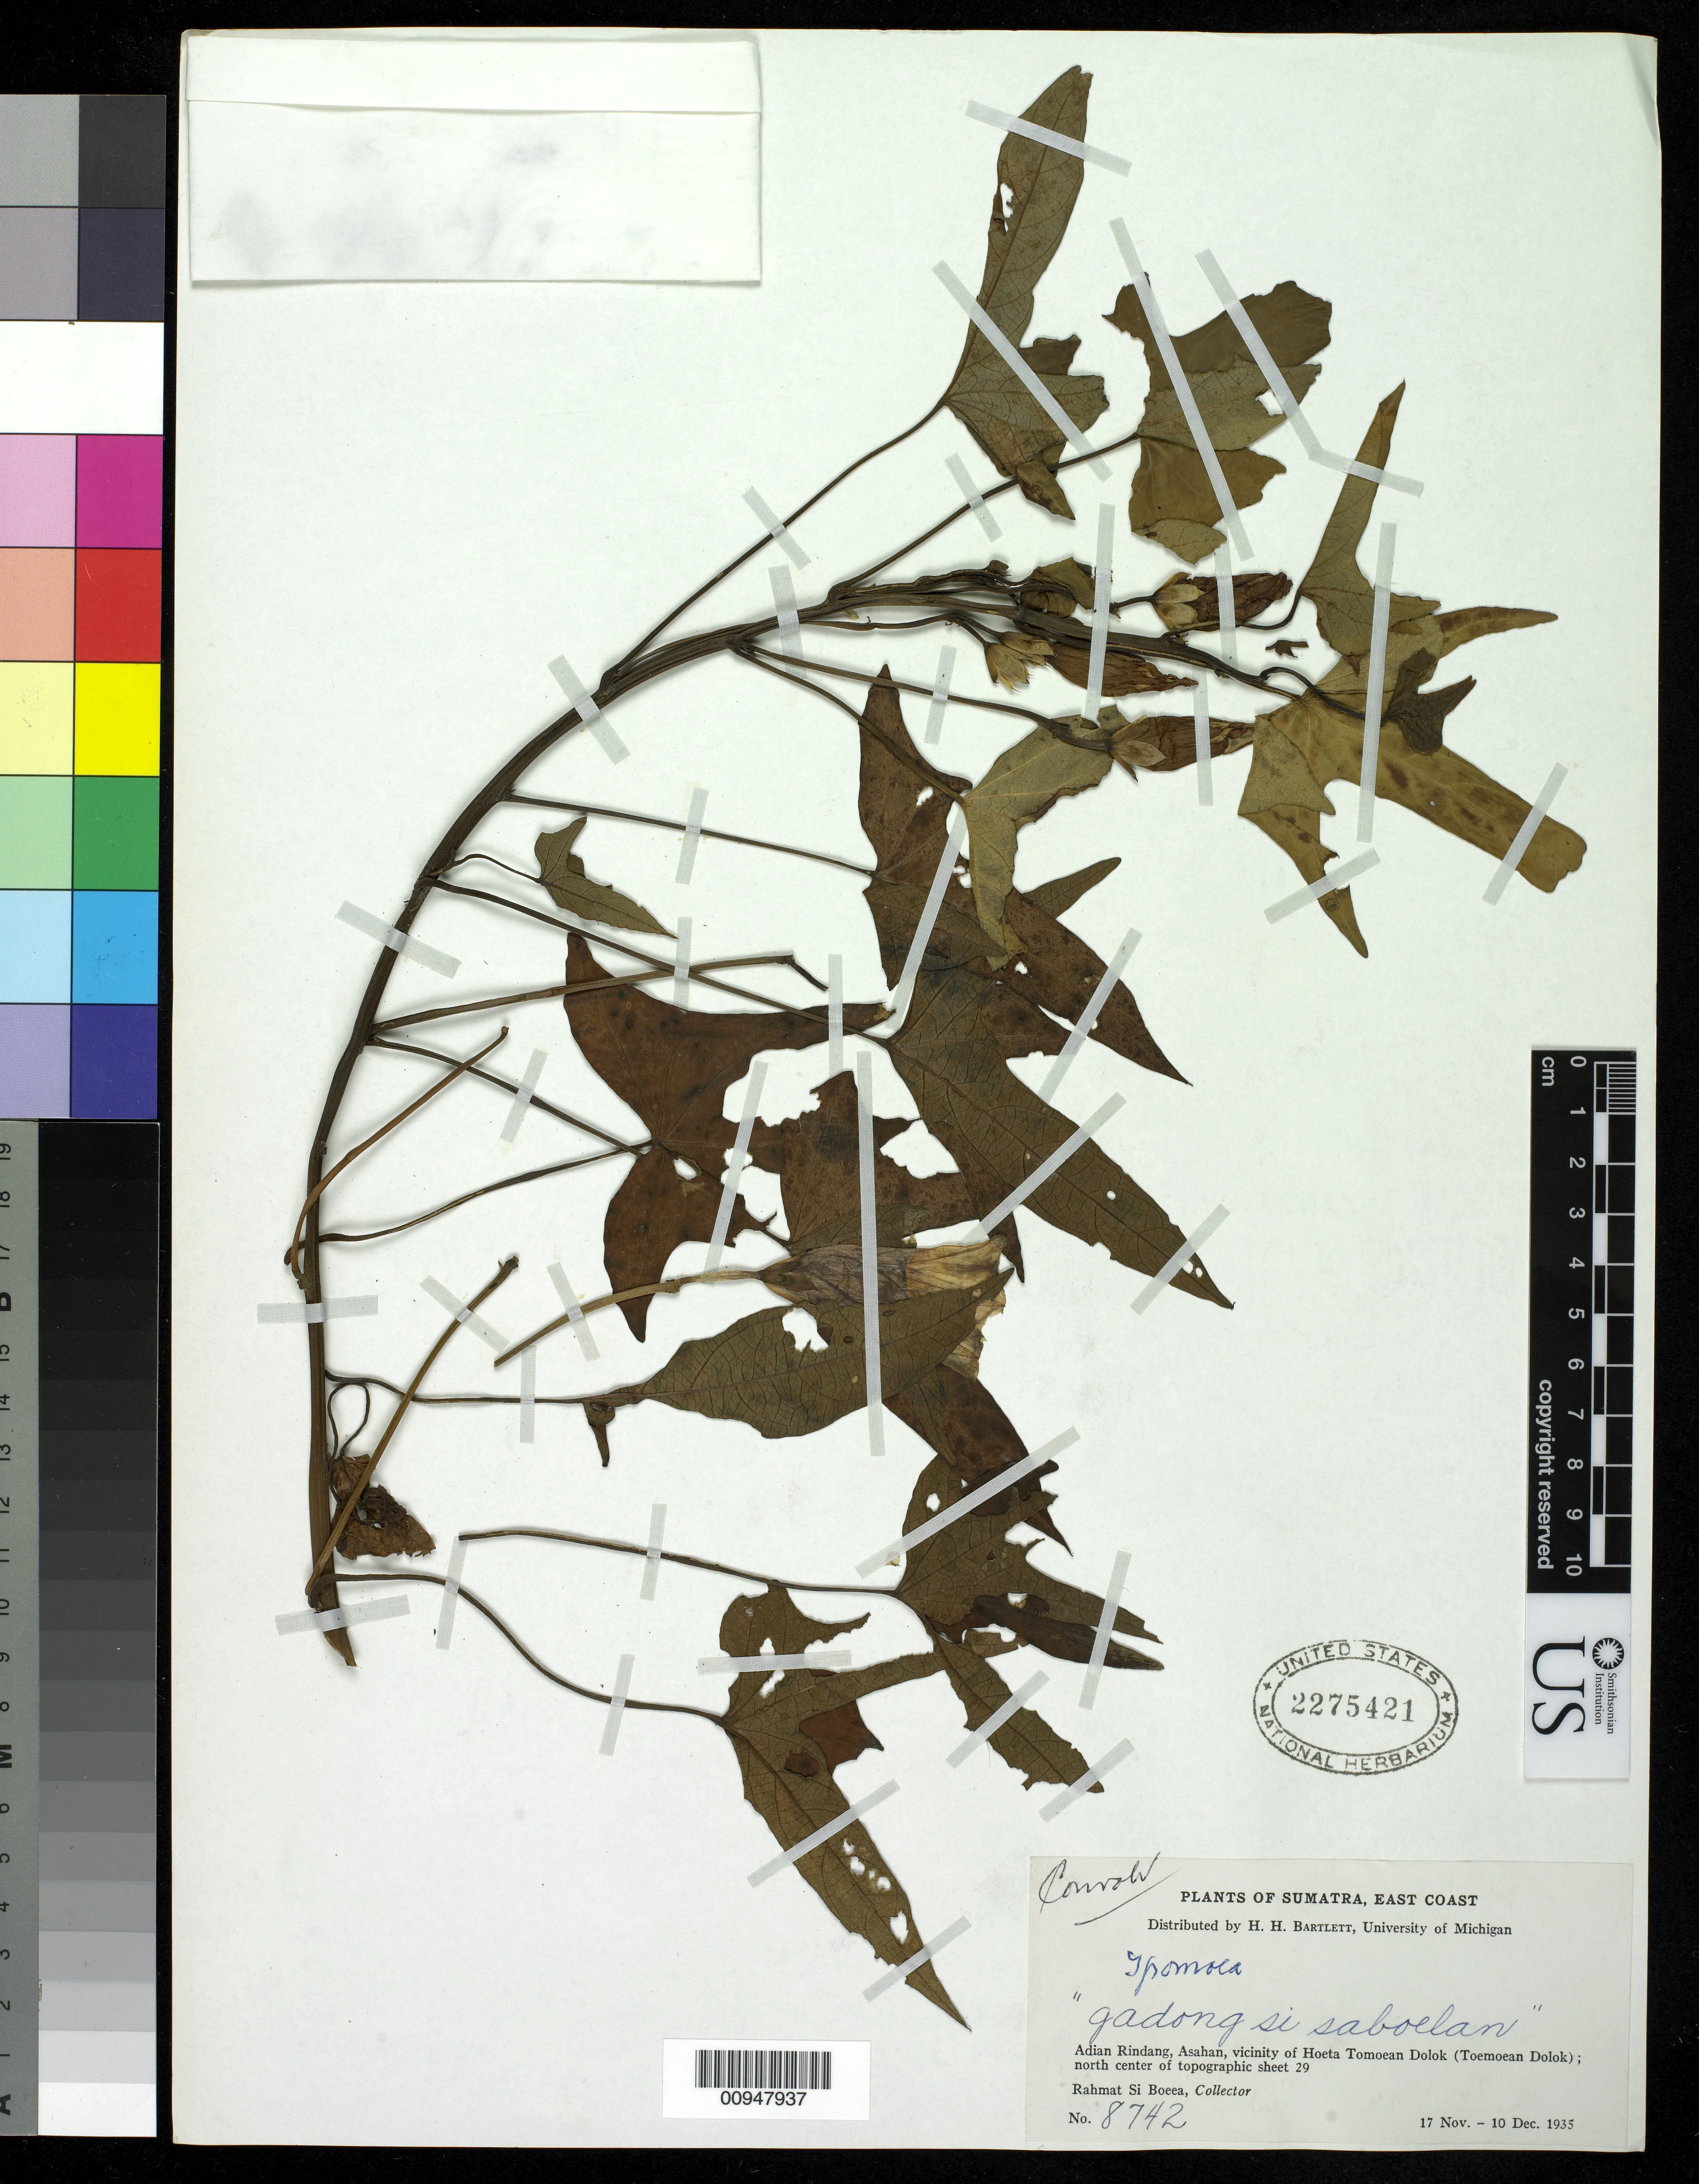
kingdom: Plantae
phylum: Tracheophyta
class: Magnoliopsida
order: Solanales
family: Convolvulaceae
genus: Ipomoea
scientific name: Ipomoea sp.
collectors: Rahmat Si Boeea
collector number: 8742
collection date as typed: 17 Nov 1935 to 10 Dec 1935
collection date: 1935-11-17/1935-12-10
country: Indonesia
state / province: Sumatra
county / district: Aceh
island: Sumatra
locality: Adian Rindang, Asahan, vicinity of Hoeta Tomoean Dolok (Toemoean Dolok)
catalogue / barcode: US 2275421